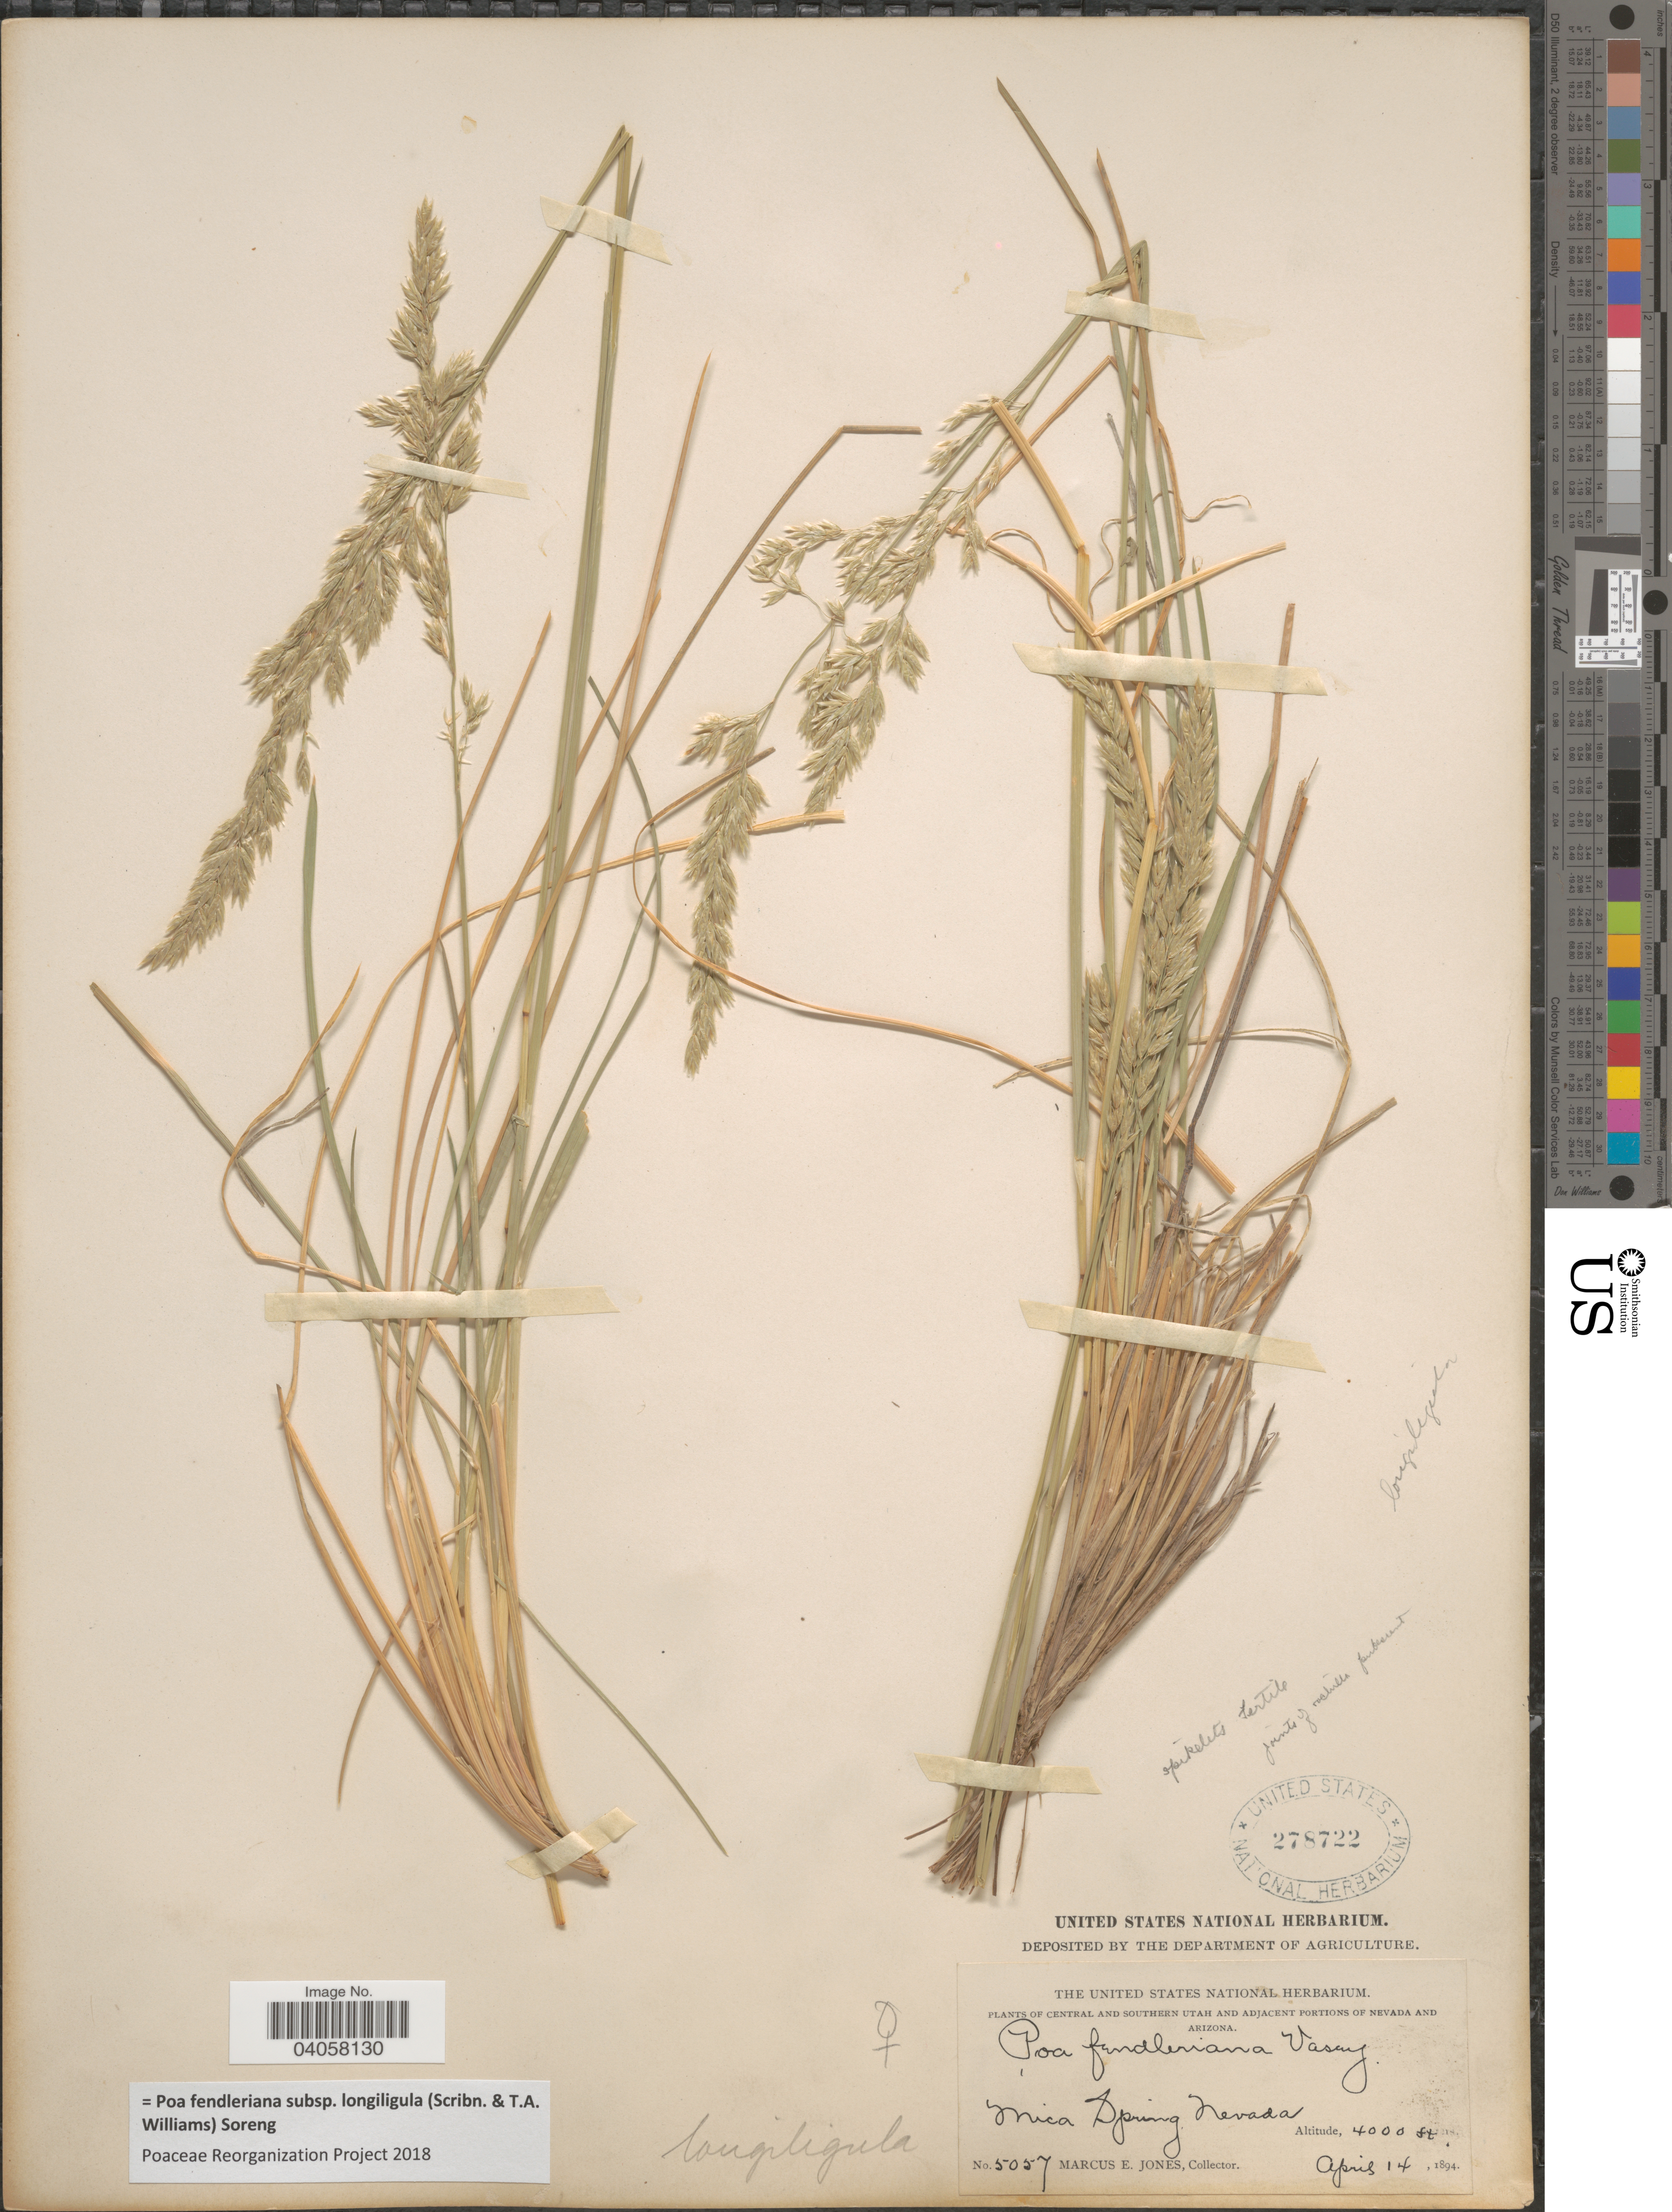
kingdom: Plantae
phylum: Tracheophyta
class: Liliopsida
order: Poales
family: Poaceae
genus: Poa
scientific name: Poa fendleriana subsp. longiligula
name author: (Scribn. & T.A. Williams) Soreng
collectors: M. E. Jones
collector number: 5057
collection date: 1894-04-14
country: United States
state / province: Nevada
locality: Adjacent Portions of Nevada. Mica Spring.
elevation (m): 1219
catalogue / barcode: US 278722